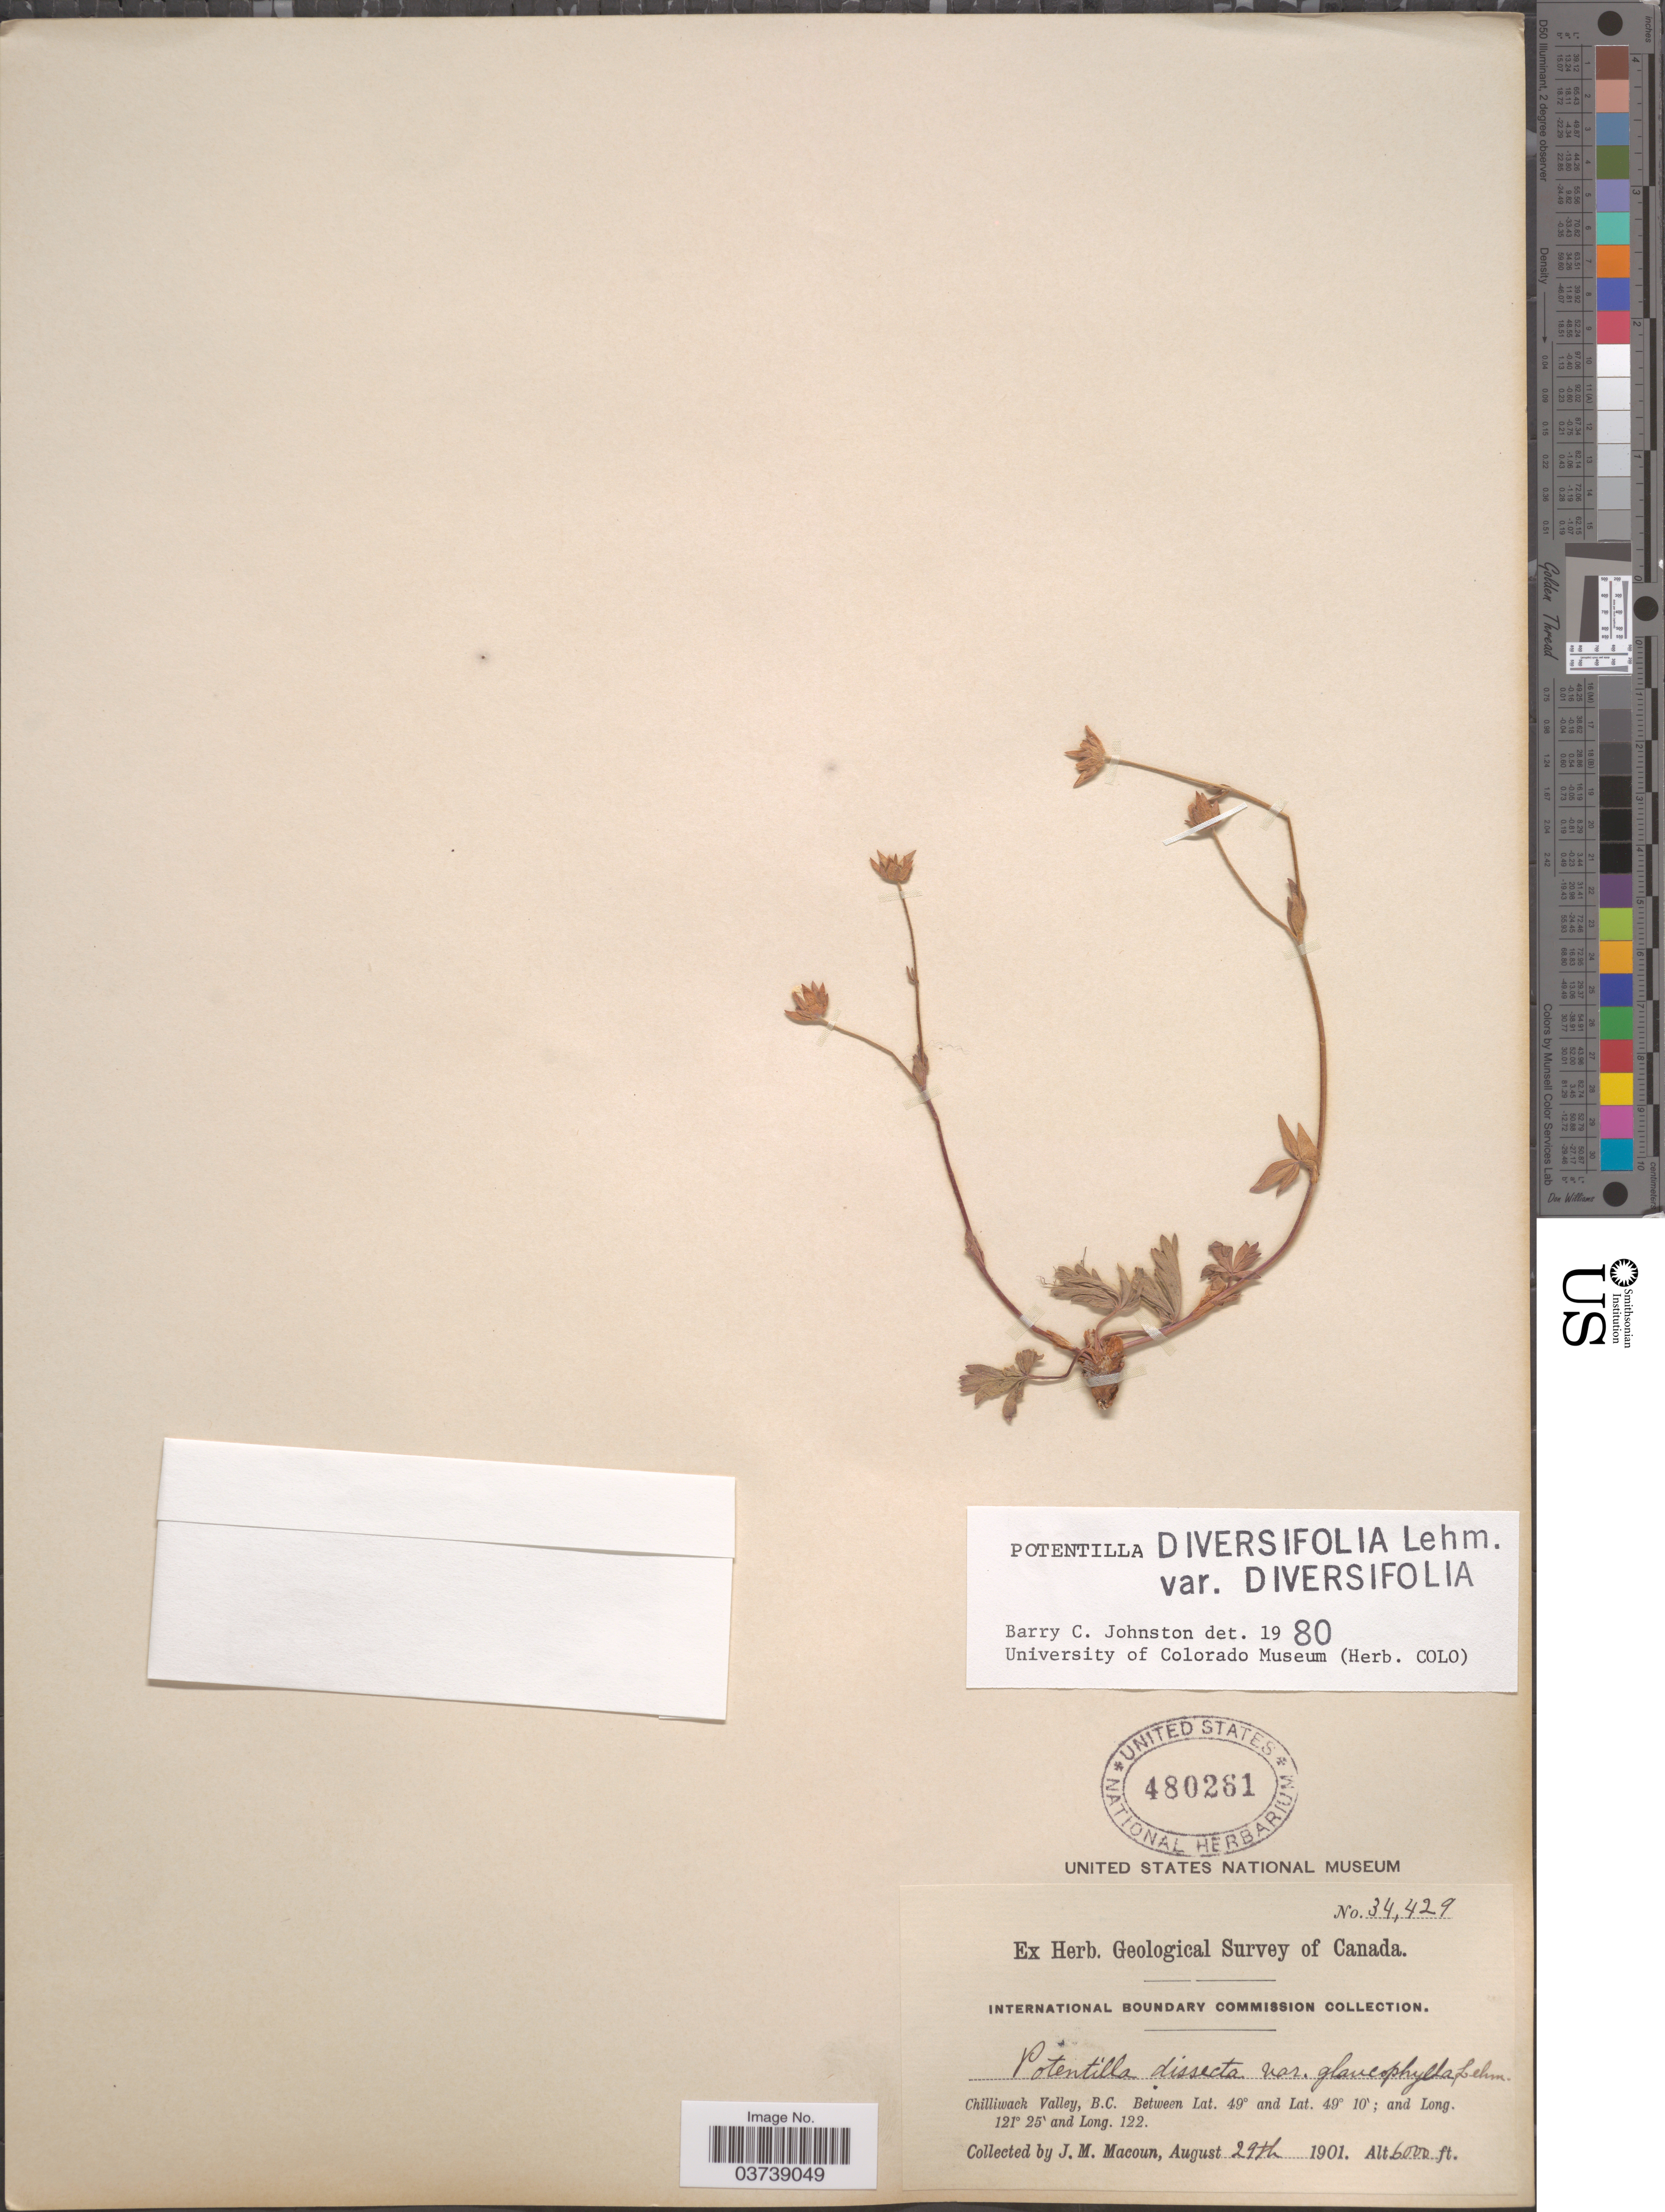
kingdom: Plantae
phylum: Tracheophyta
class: Magnoliopsida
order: Rosales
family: Rosaceae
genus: Potentilla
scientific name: Potentilla diversifolia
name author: Lehm.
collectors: J. M. Macoun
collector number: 34429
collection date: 1901-08-29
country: Canada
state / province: British Columbia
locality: Chilliwack Valley.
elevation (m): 1829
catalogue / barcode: US 480281